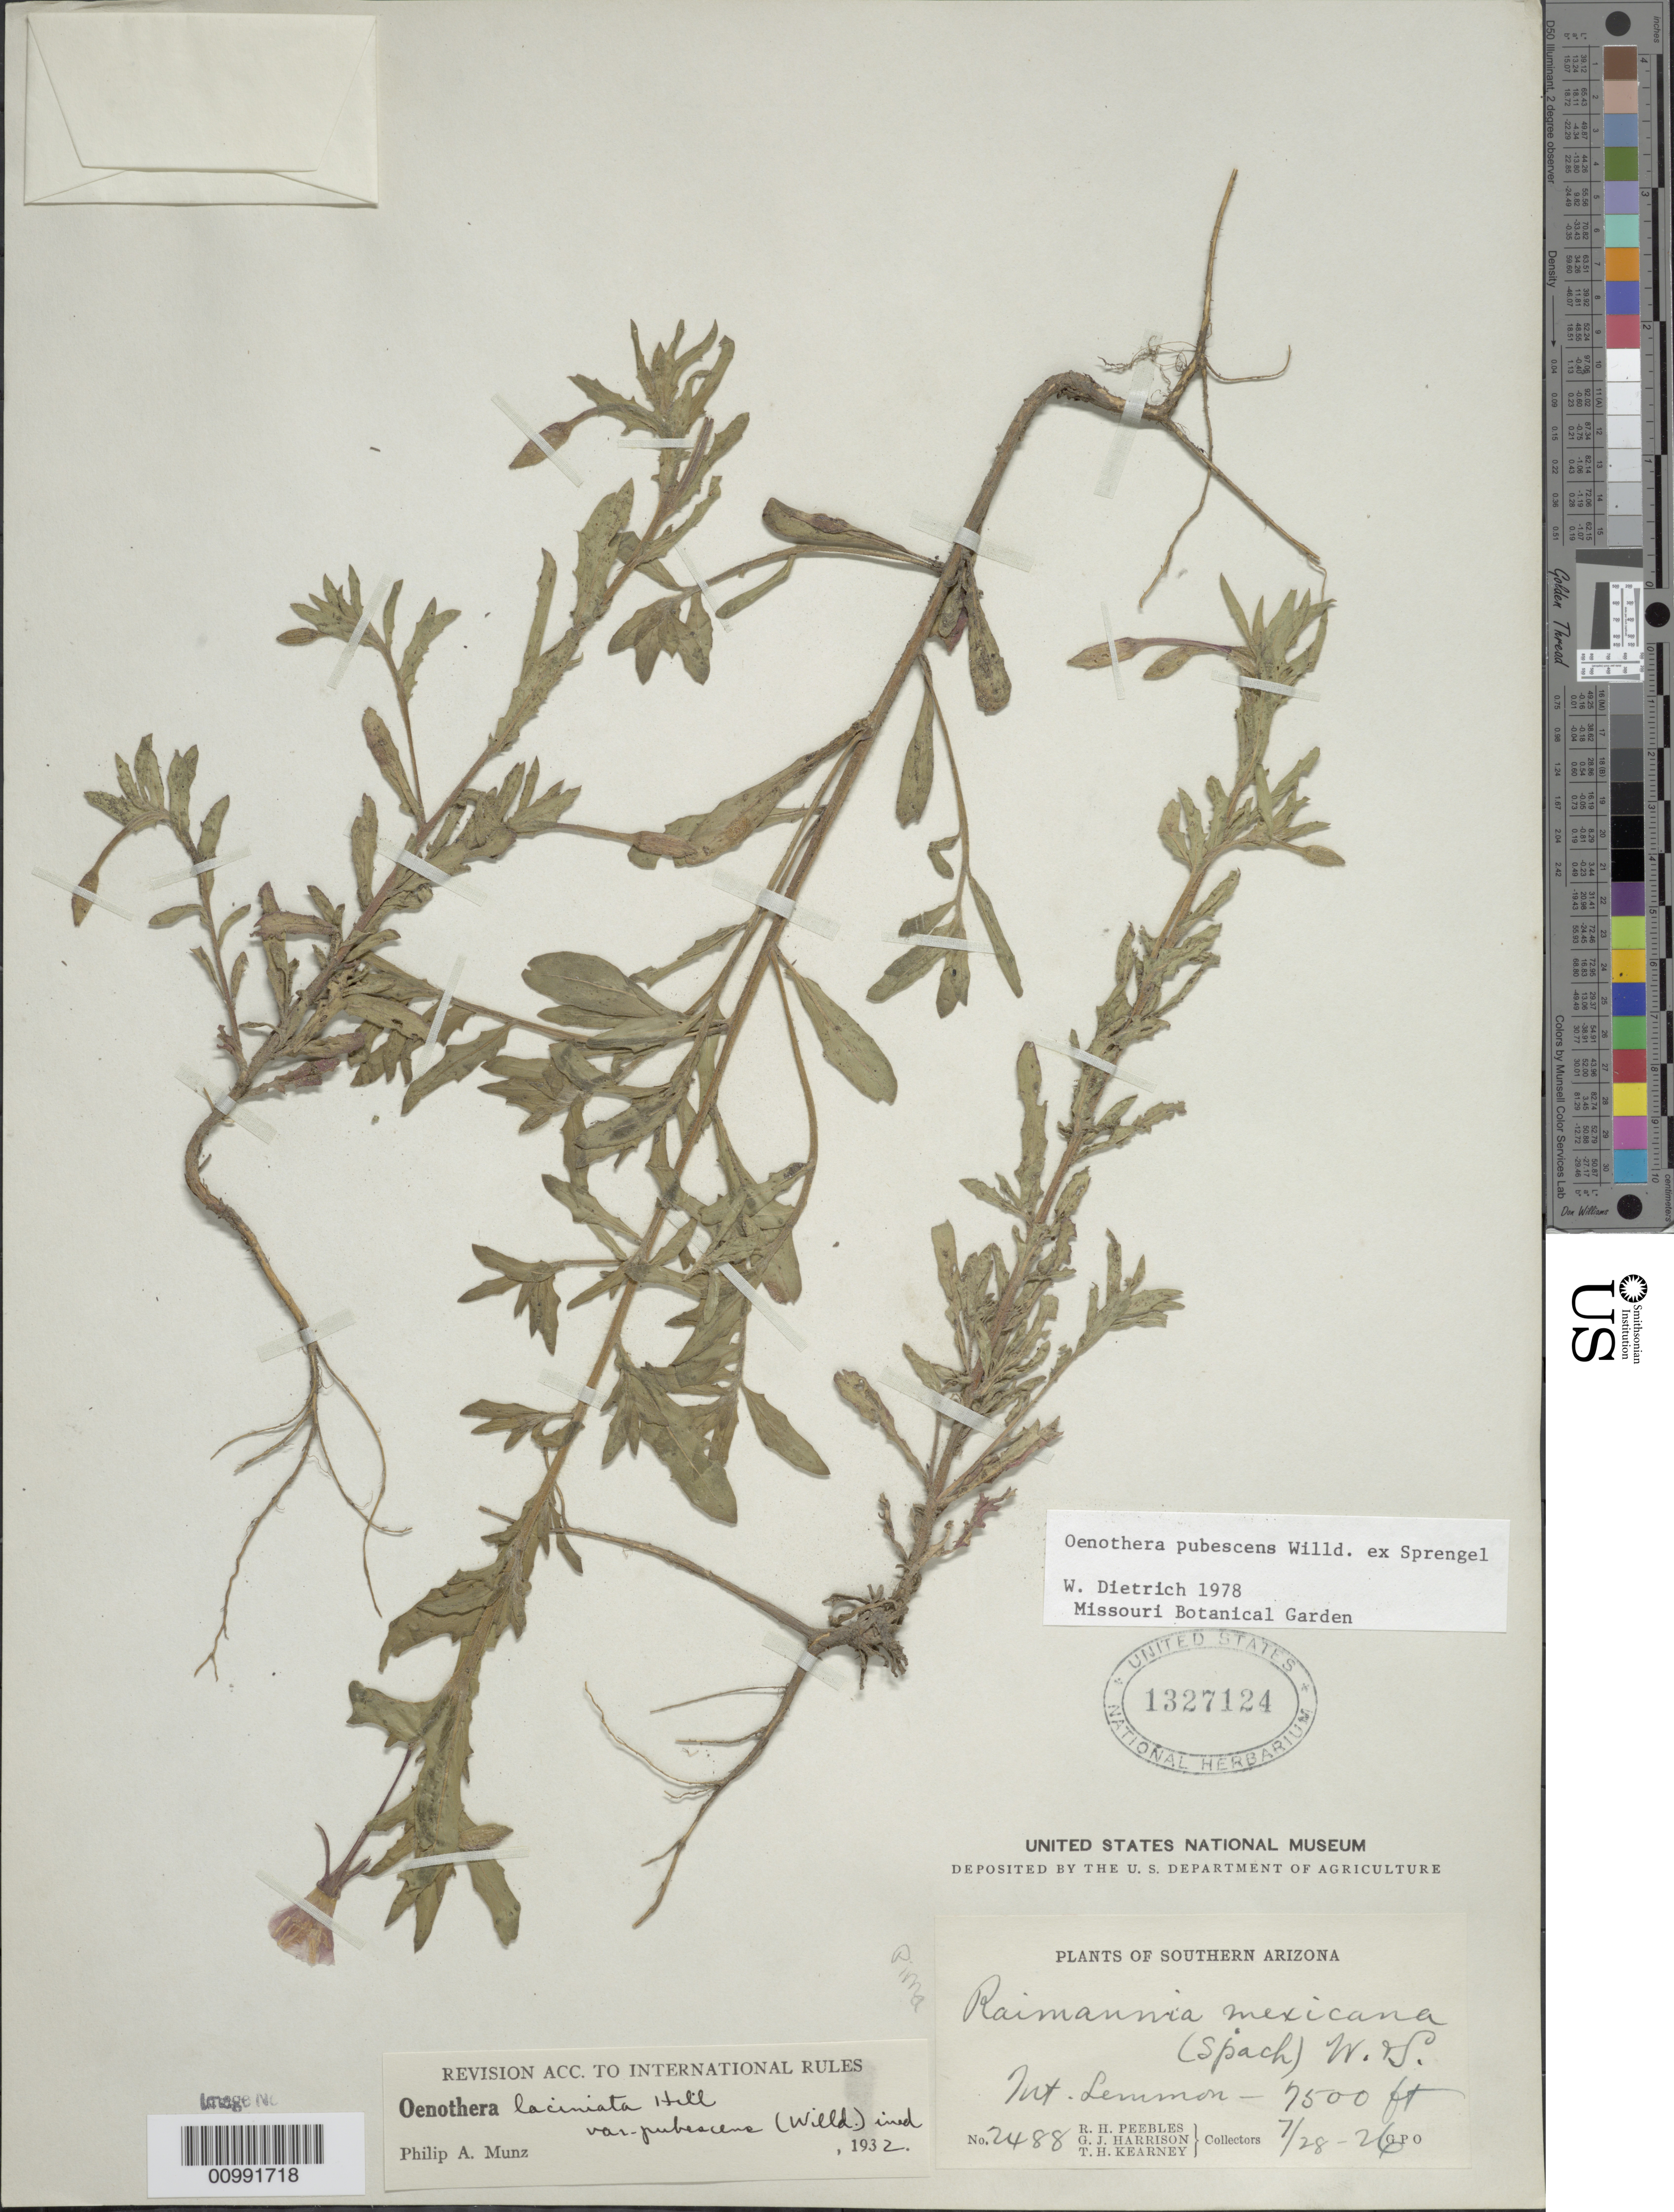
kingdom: Plantae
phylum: Tracheophyta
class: Magnoliopsida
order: Myrtales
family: Onagraceae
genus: Oenothera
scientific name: Oenothera pubescens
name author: Willd. ex Spreng.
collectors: R. H. Peebles & G. J. Harrison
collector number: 2488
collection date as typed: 28 Jul 1926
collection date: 1926-07-28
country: United States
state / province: Arizona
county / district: Pima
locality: Mount Lemmon.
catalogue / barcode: US 1327124